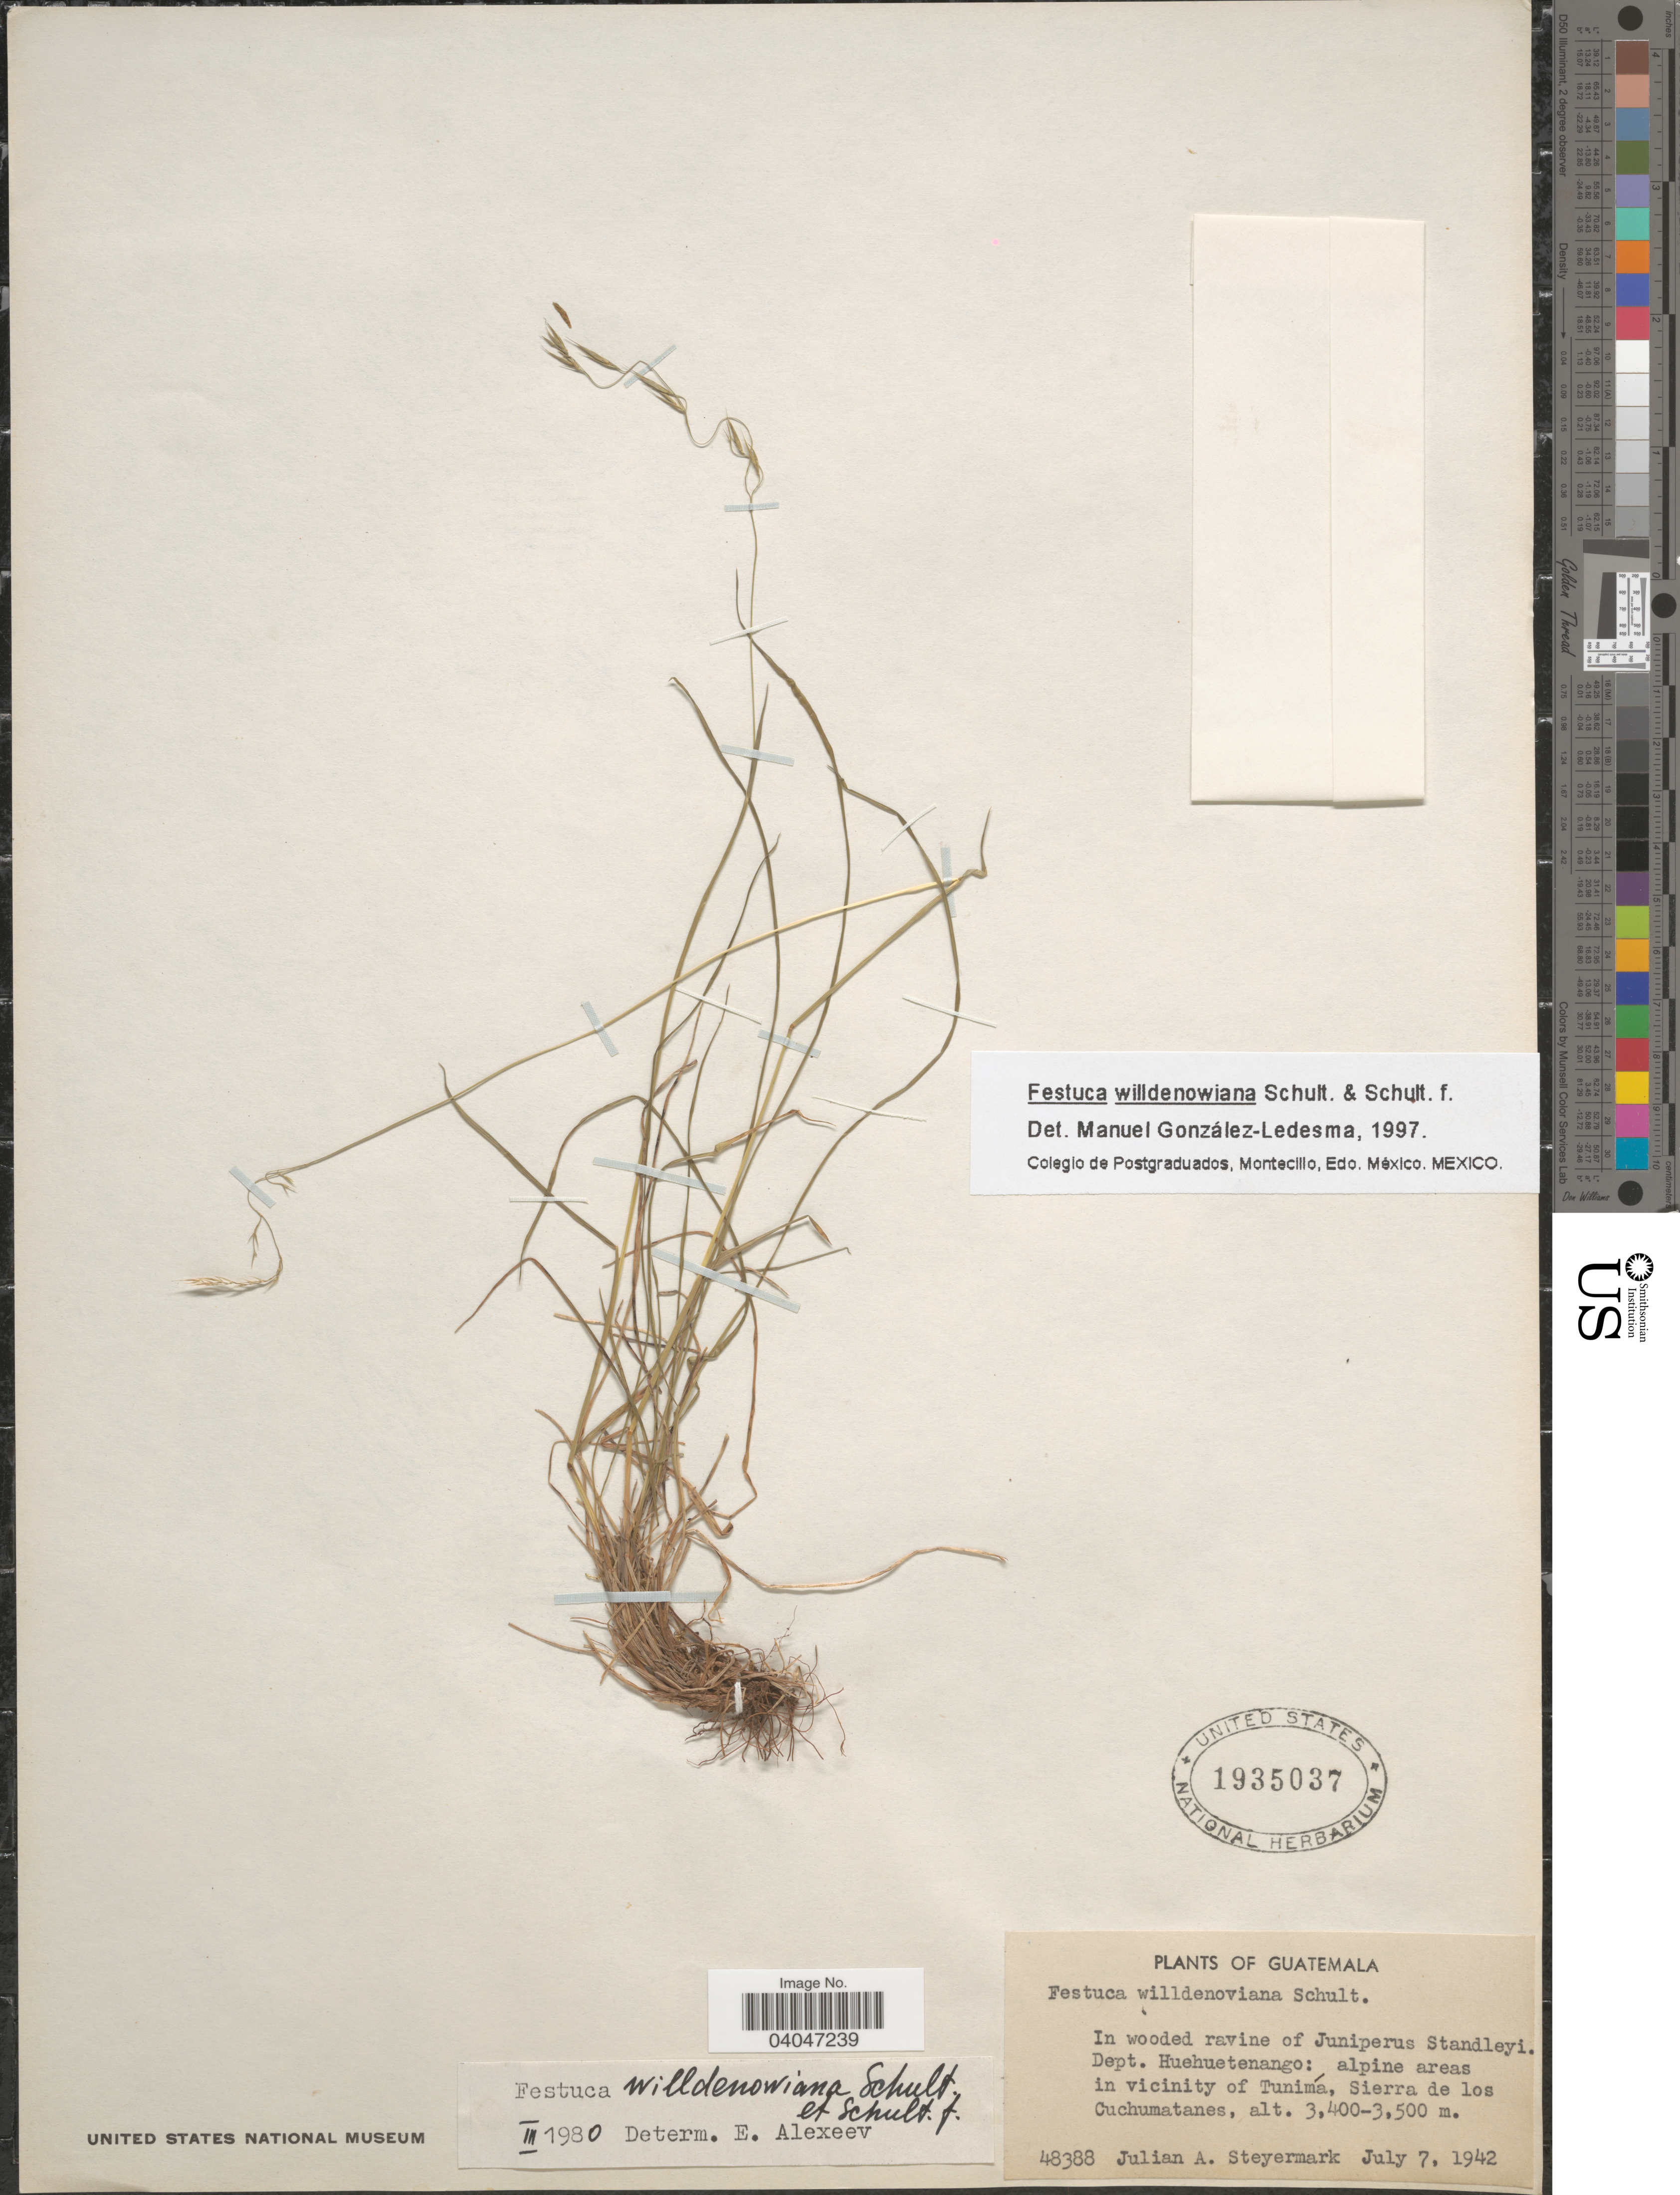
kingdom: Plantae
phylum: Tracheophyta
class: Liliopsida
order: Poales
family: Poaceae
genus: Festuca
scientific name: Festuca willdenowiana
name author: Schult. & Schult. f.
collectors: J. Steyermark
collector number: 48388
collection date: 1942-07-07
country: Guatemala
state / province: Huehuetenango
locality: Dept. Huehuetenango: alpine areas in vicinity of Tunimá, Sierra de los Cuchumatanes.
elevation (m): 3400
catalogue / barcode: US 1935037